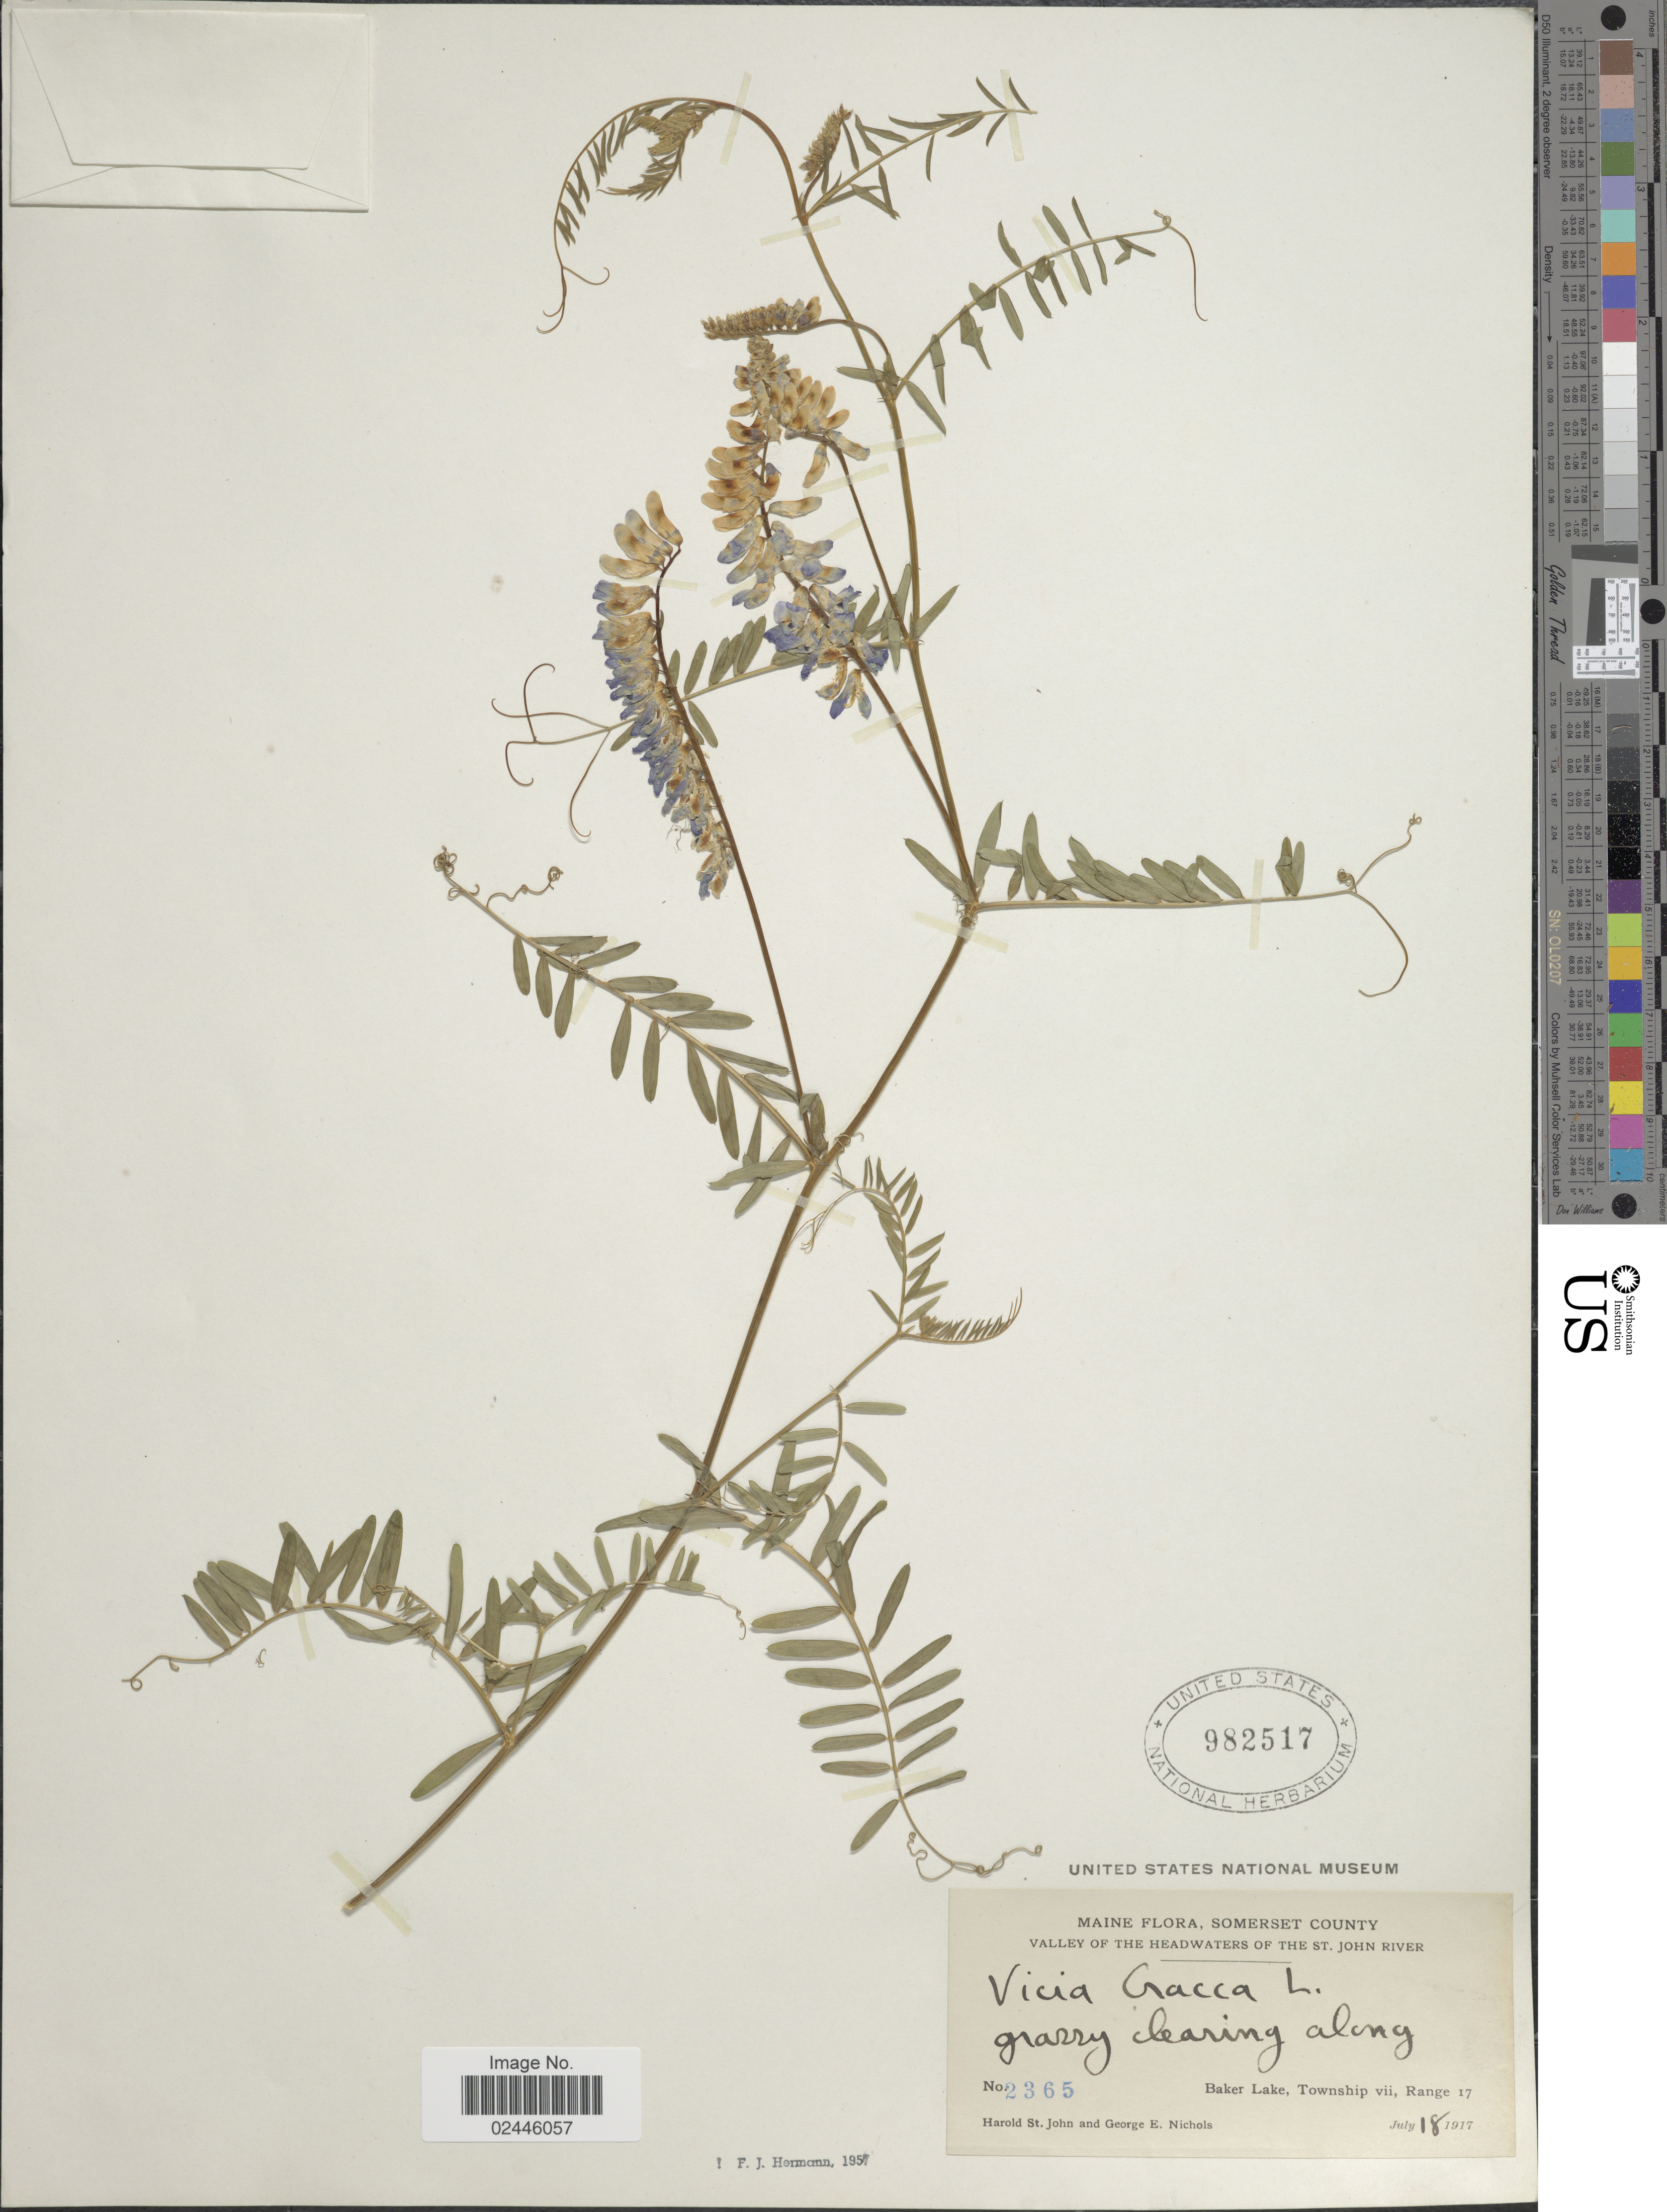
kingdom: Plantae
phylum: Tracheophyta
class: Magnoliopsida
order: Fabales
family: Fabaceae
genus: Vicia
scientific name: Vicia cracca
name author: L.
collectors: H. St. John & G. E. Nichols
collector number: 2365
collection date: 1917-07-18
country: United States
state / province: Maine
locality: Somerset County, Valley of the Headwaters of the St. John River, grassy clearing along Baker Lake, Township vii, Range 17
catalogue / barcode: US 982517